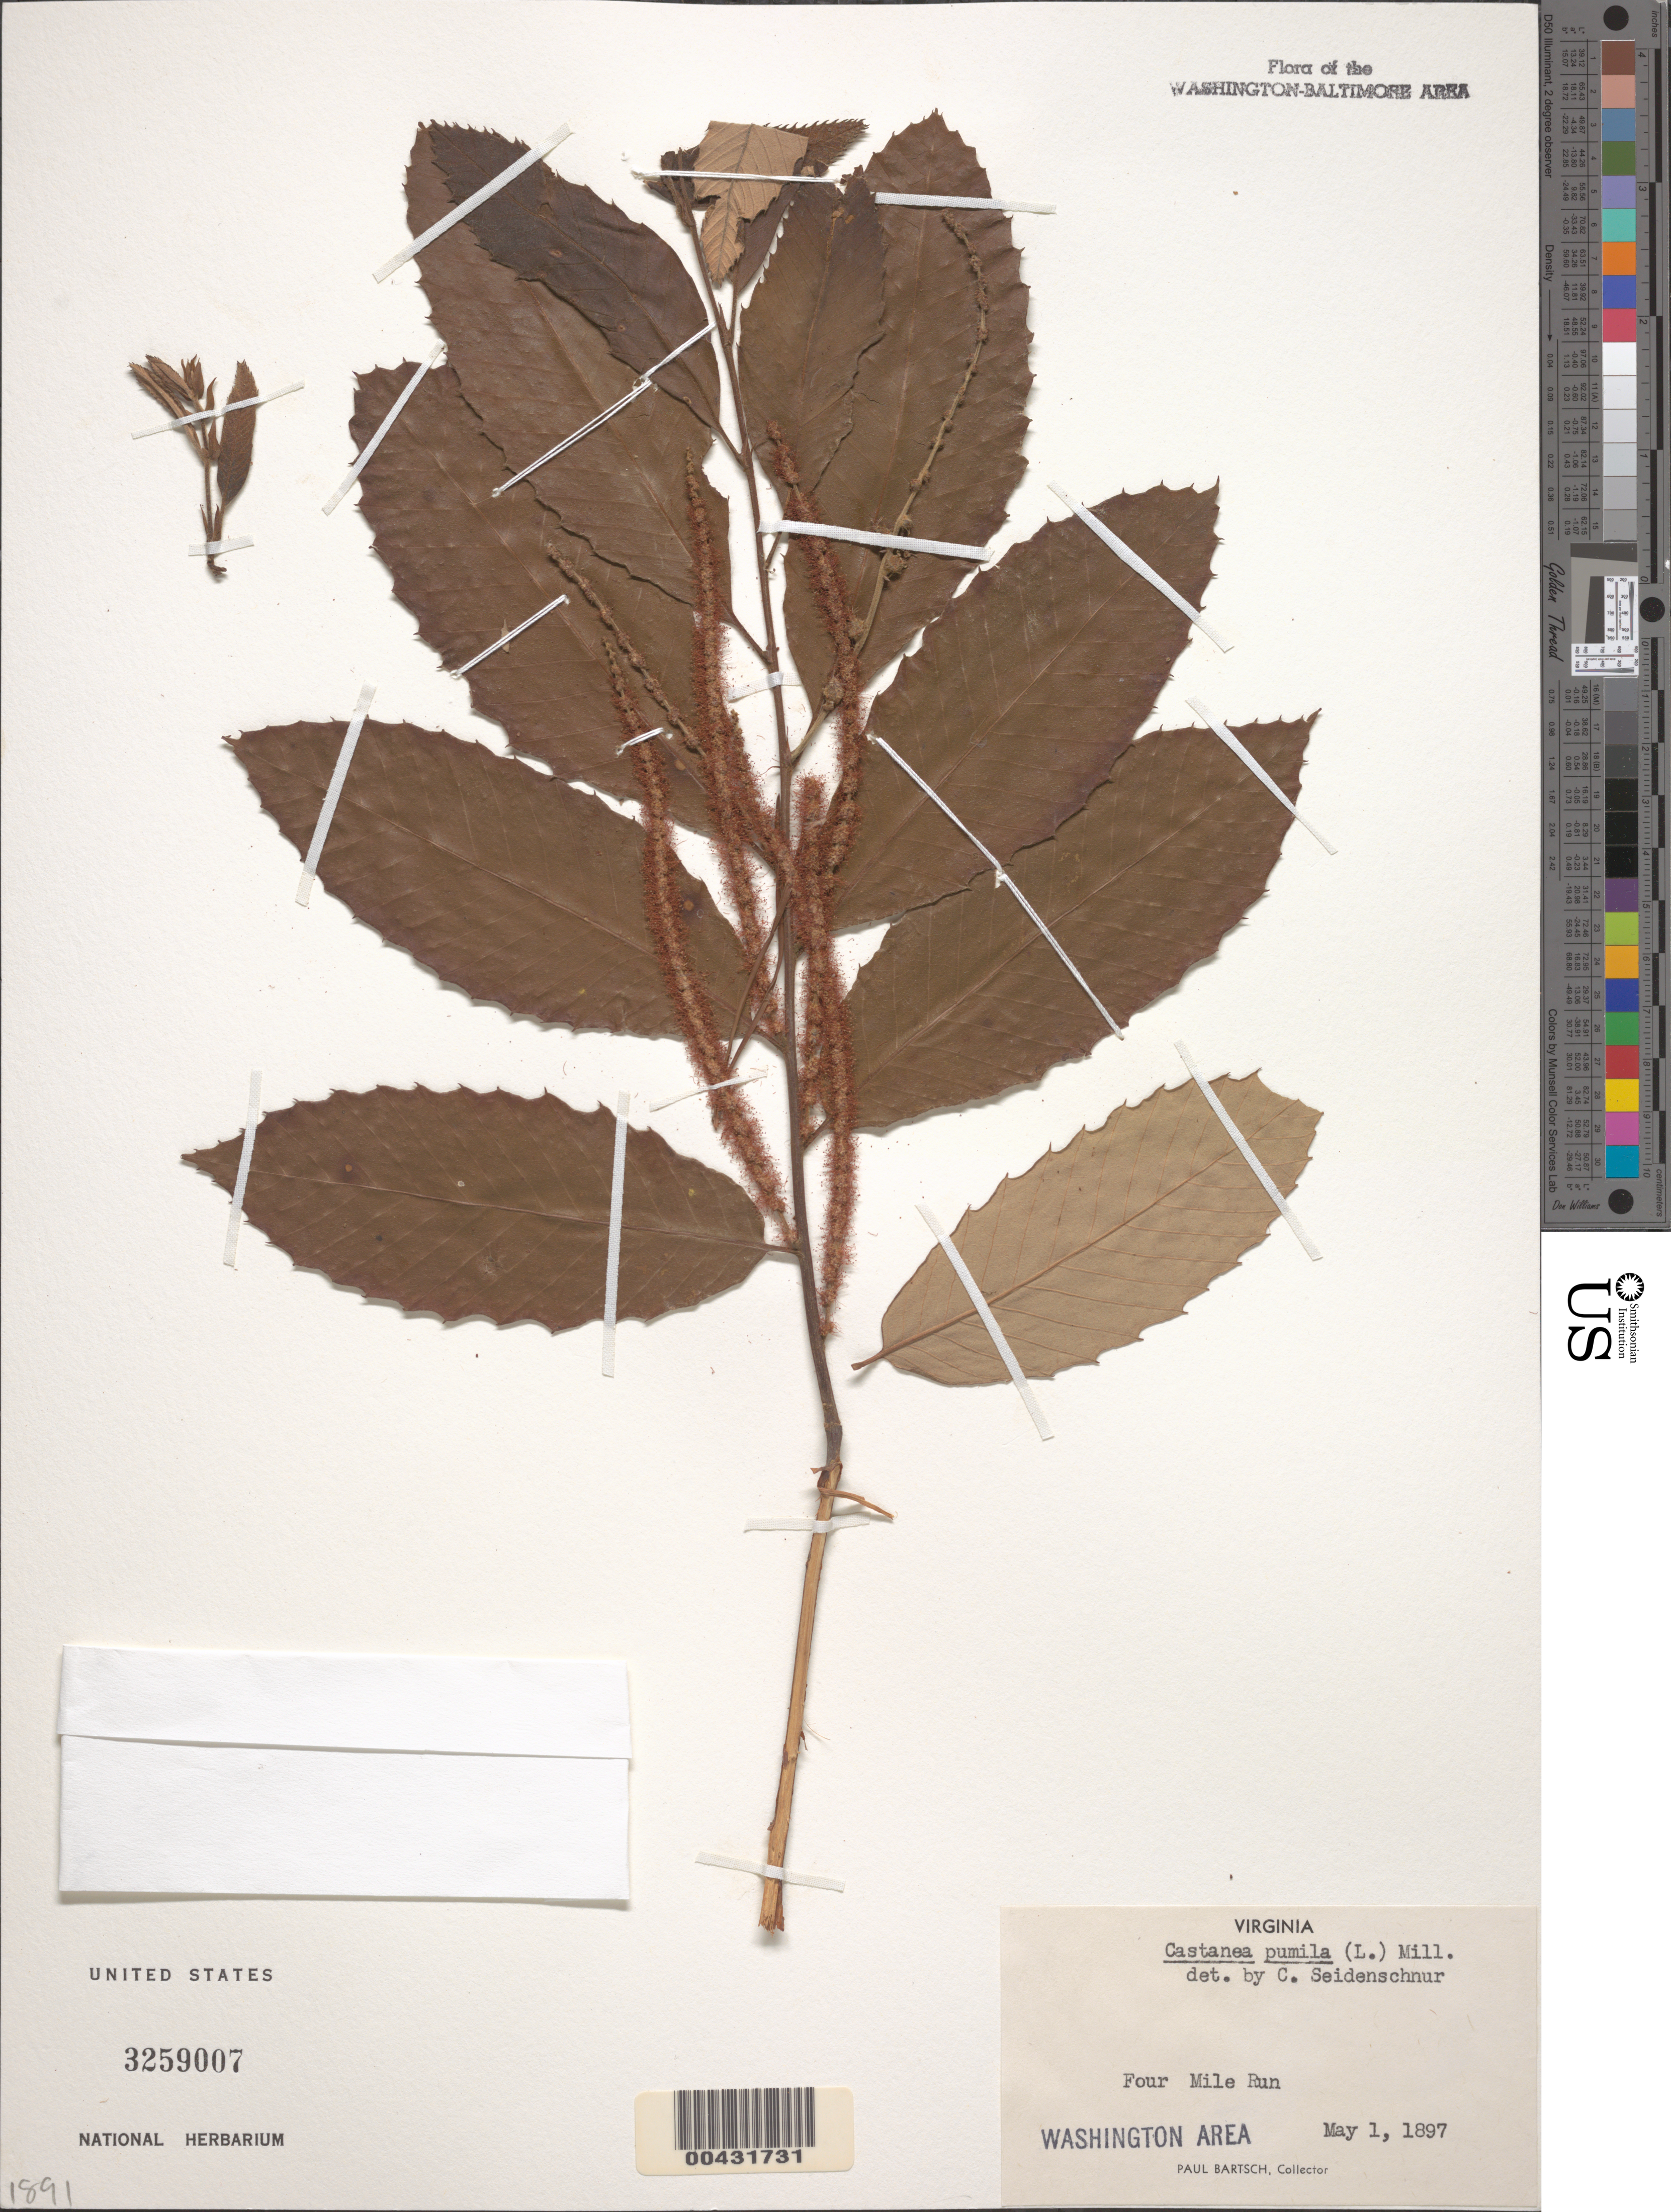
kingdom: Plantae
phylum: Tracheophyta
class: Magnoliopsida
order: Fagales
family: Fagaceae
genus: Castanea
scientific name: Castanea pumila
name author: (L.) Mill.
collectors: P. Bartsch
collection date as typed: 01 May 1897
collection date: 1897-05-01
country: United States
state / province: Virginia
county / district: Arlington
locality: Four Mile Run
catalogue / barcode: US 3259007